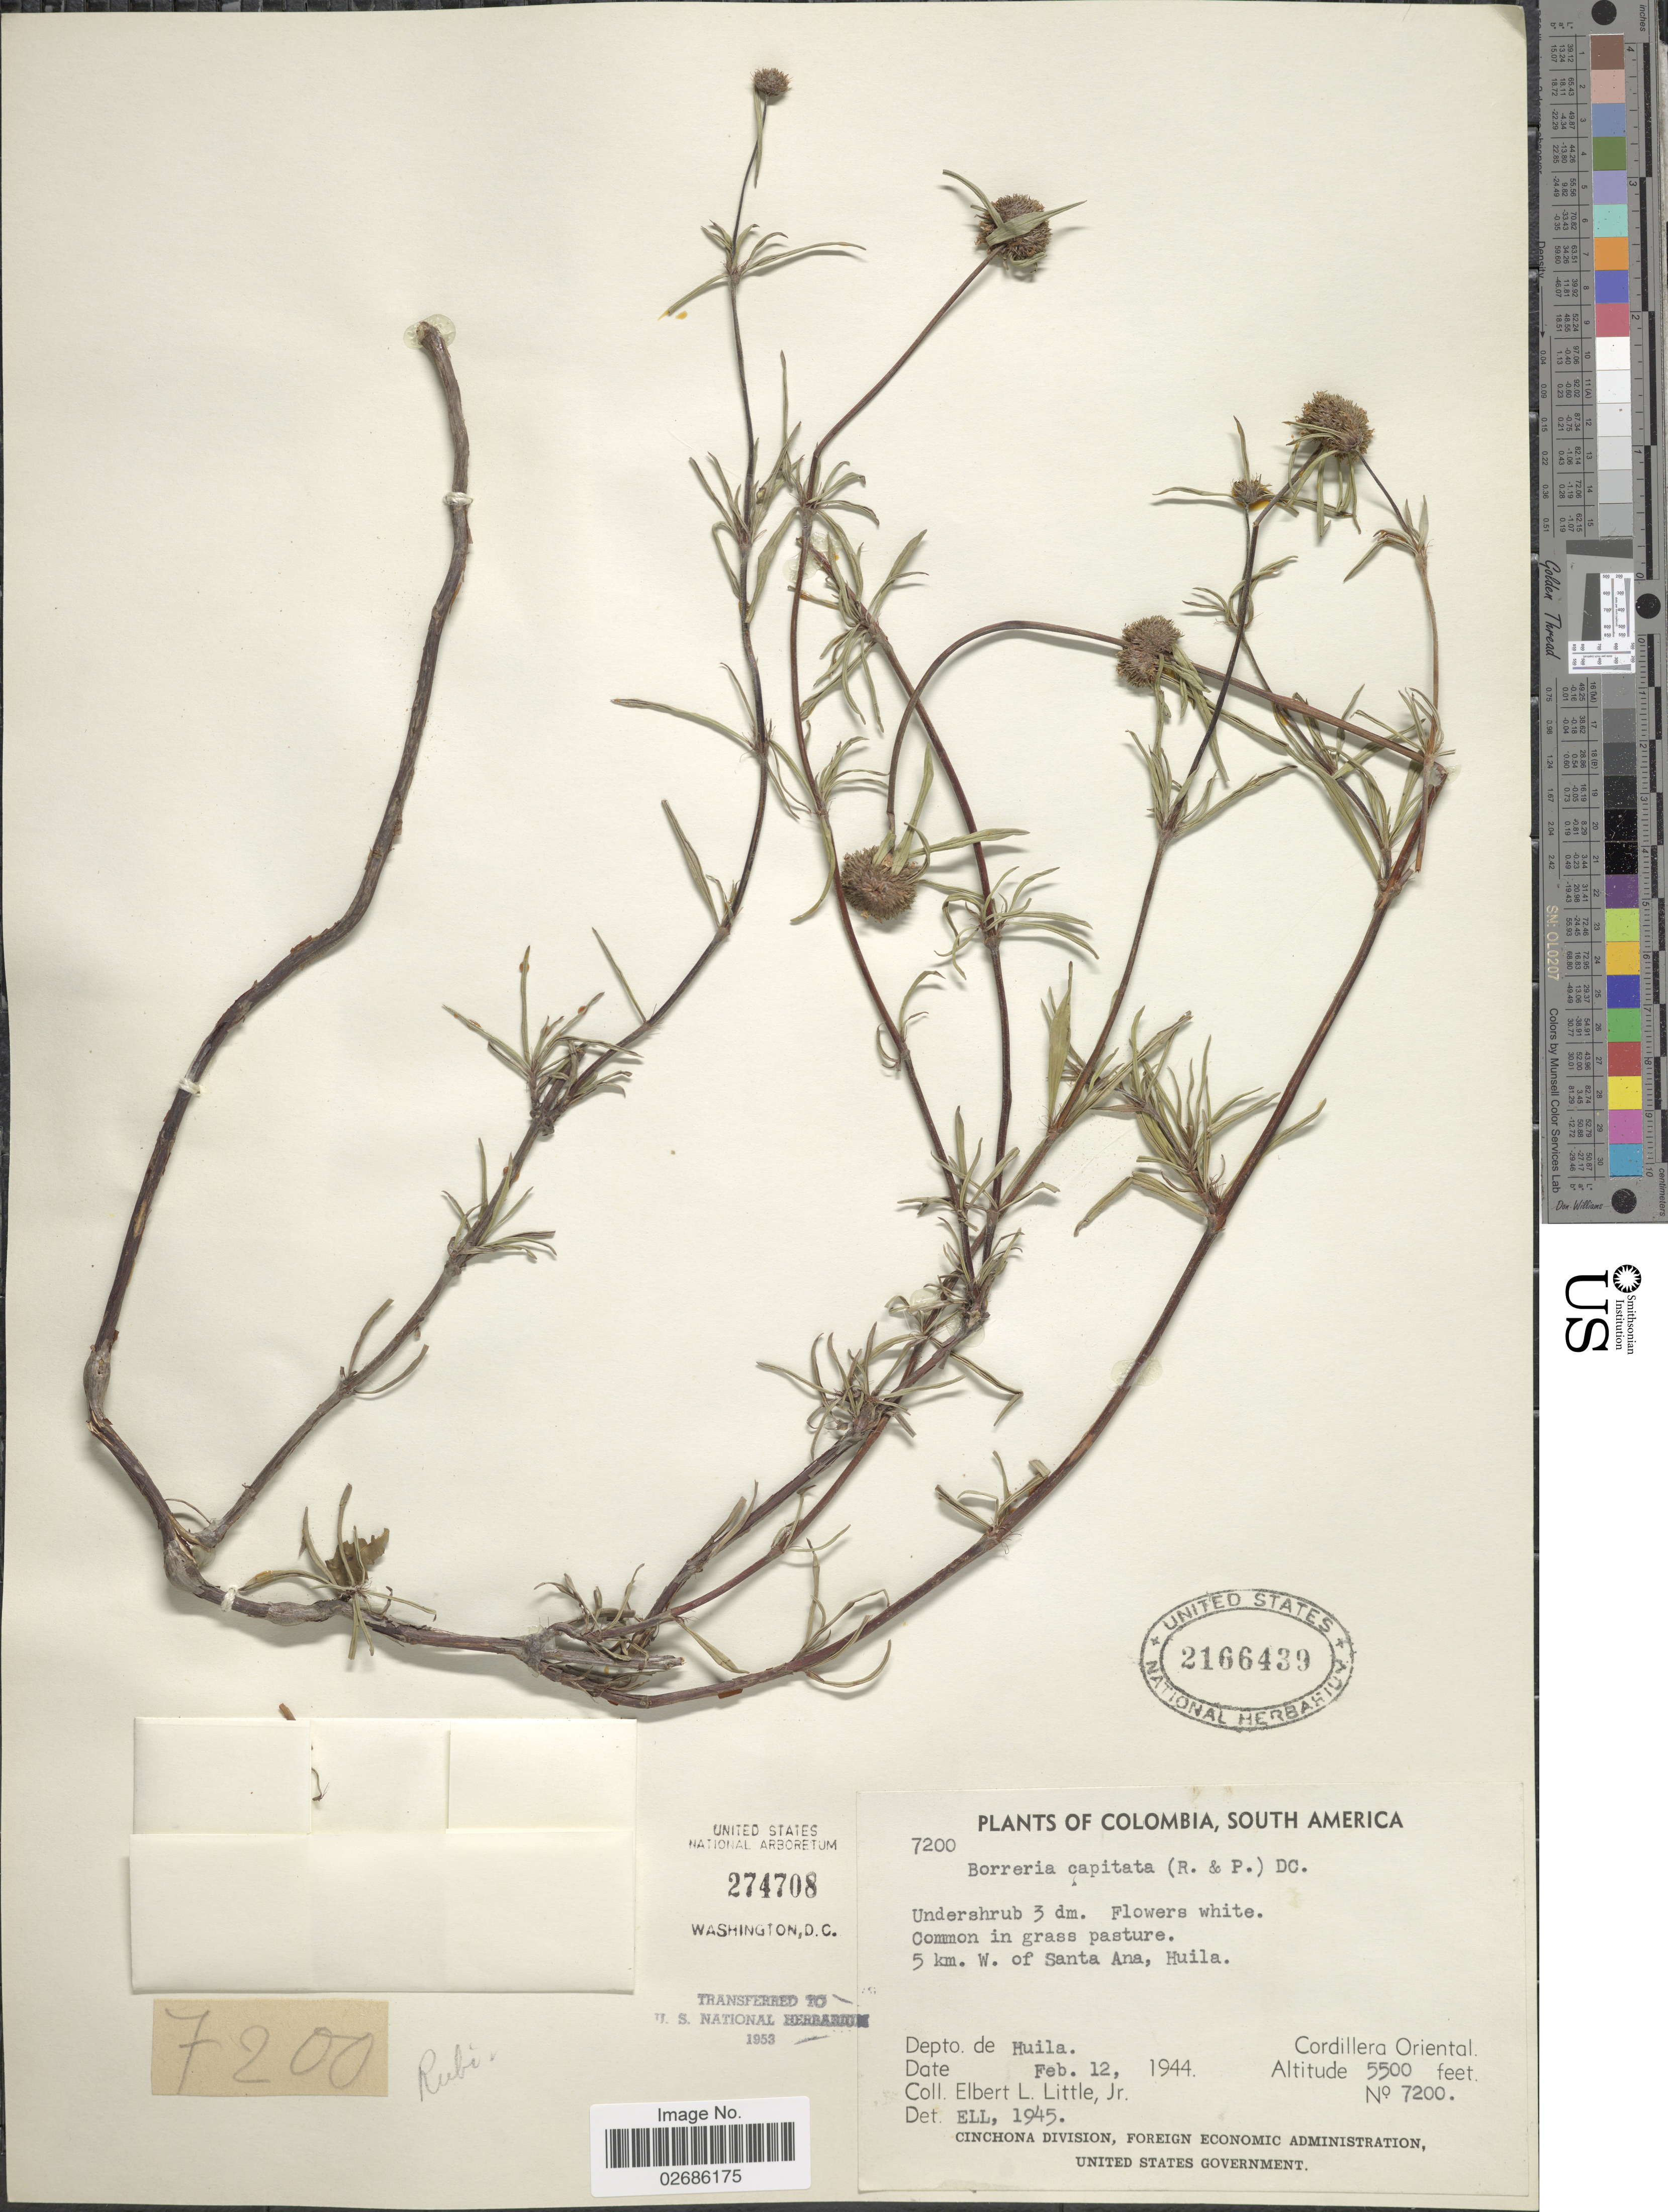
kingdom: Plantae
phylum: Tracheophyta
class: Magnoliopsida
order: Gentianales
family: Rubiaceae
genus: Borreria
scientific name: Borreria capitata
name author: (Ruiz & Pav.) DC.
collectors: E. L. Little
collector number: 7200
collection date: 1944-02-12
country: Colombia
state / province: Huila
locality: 5 km. W. of Santa Ana. Dept. de Huila. Cordillera Oriental.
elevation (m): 1676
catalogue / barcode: US 2166439